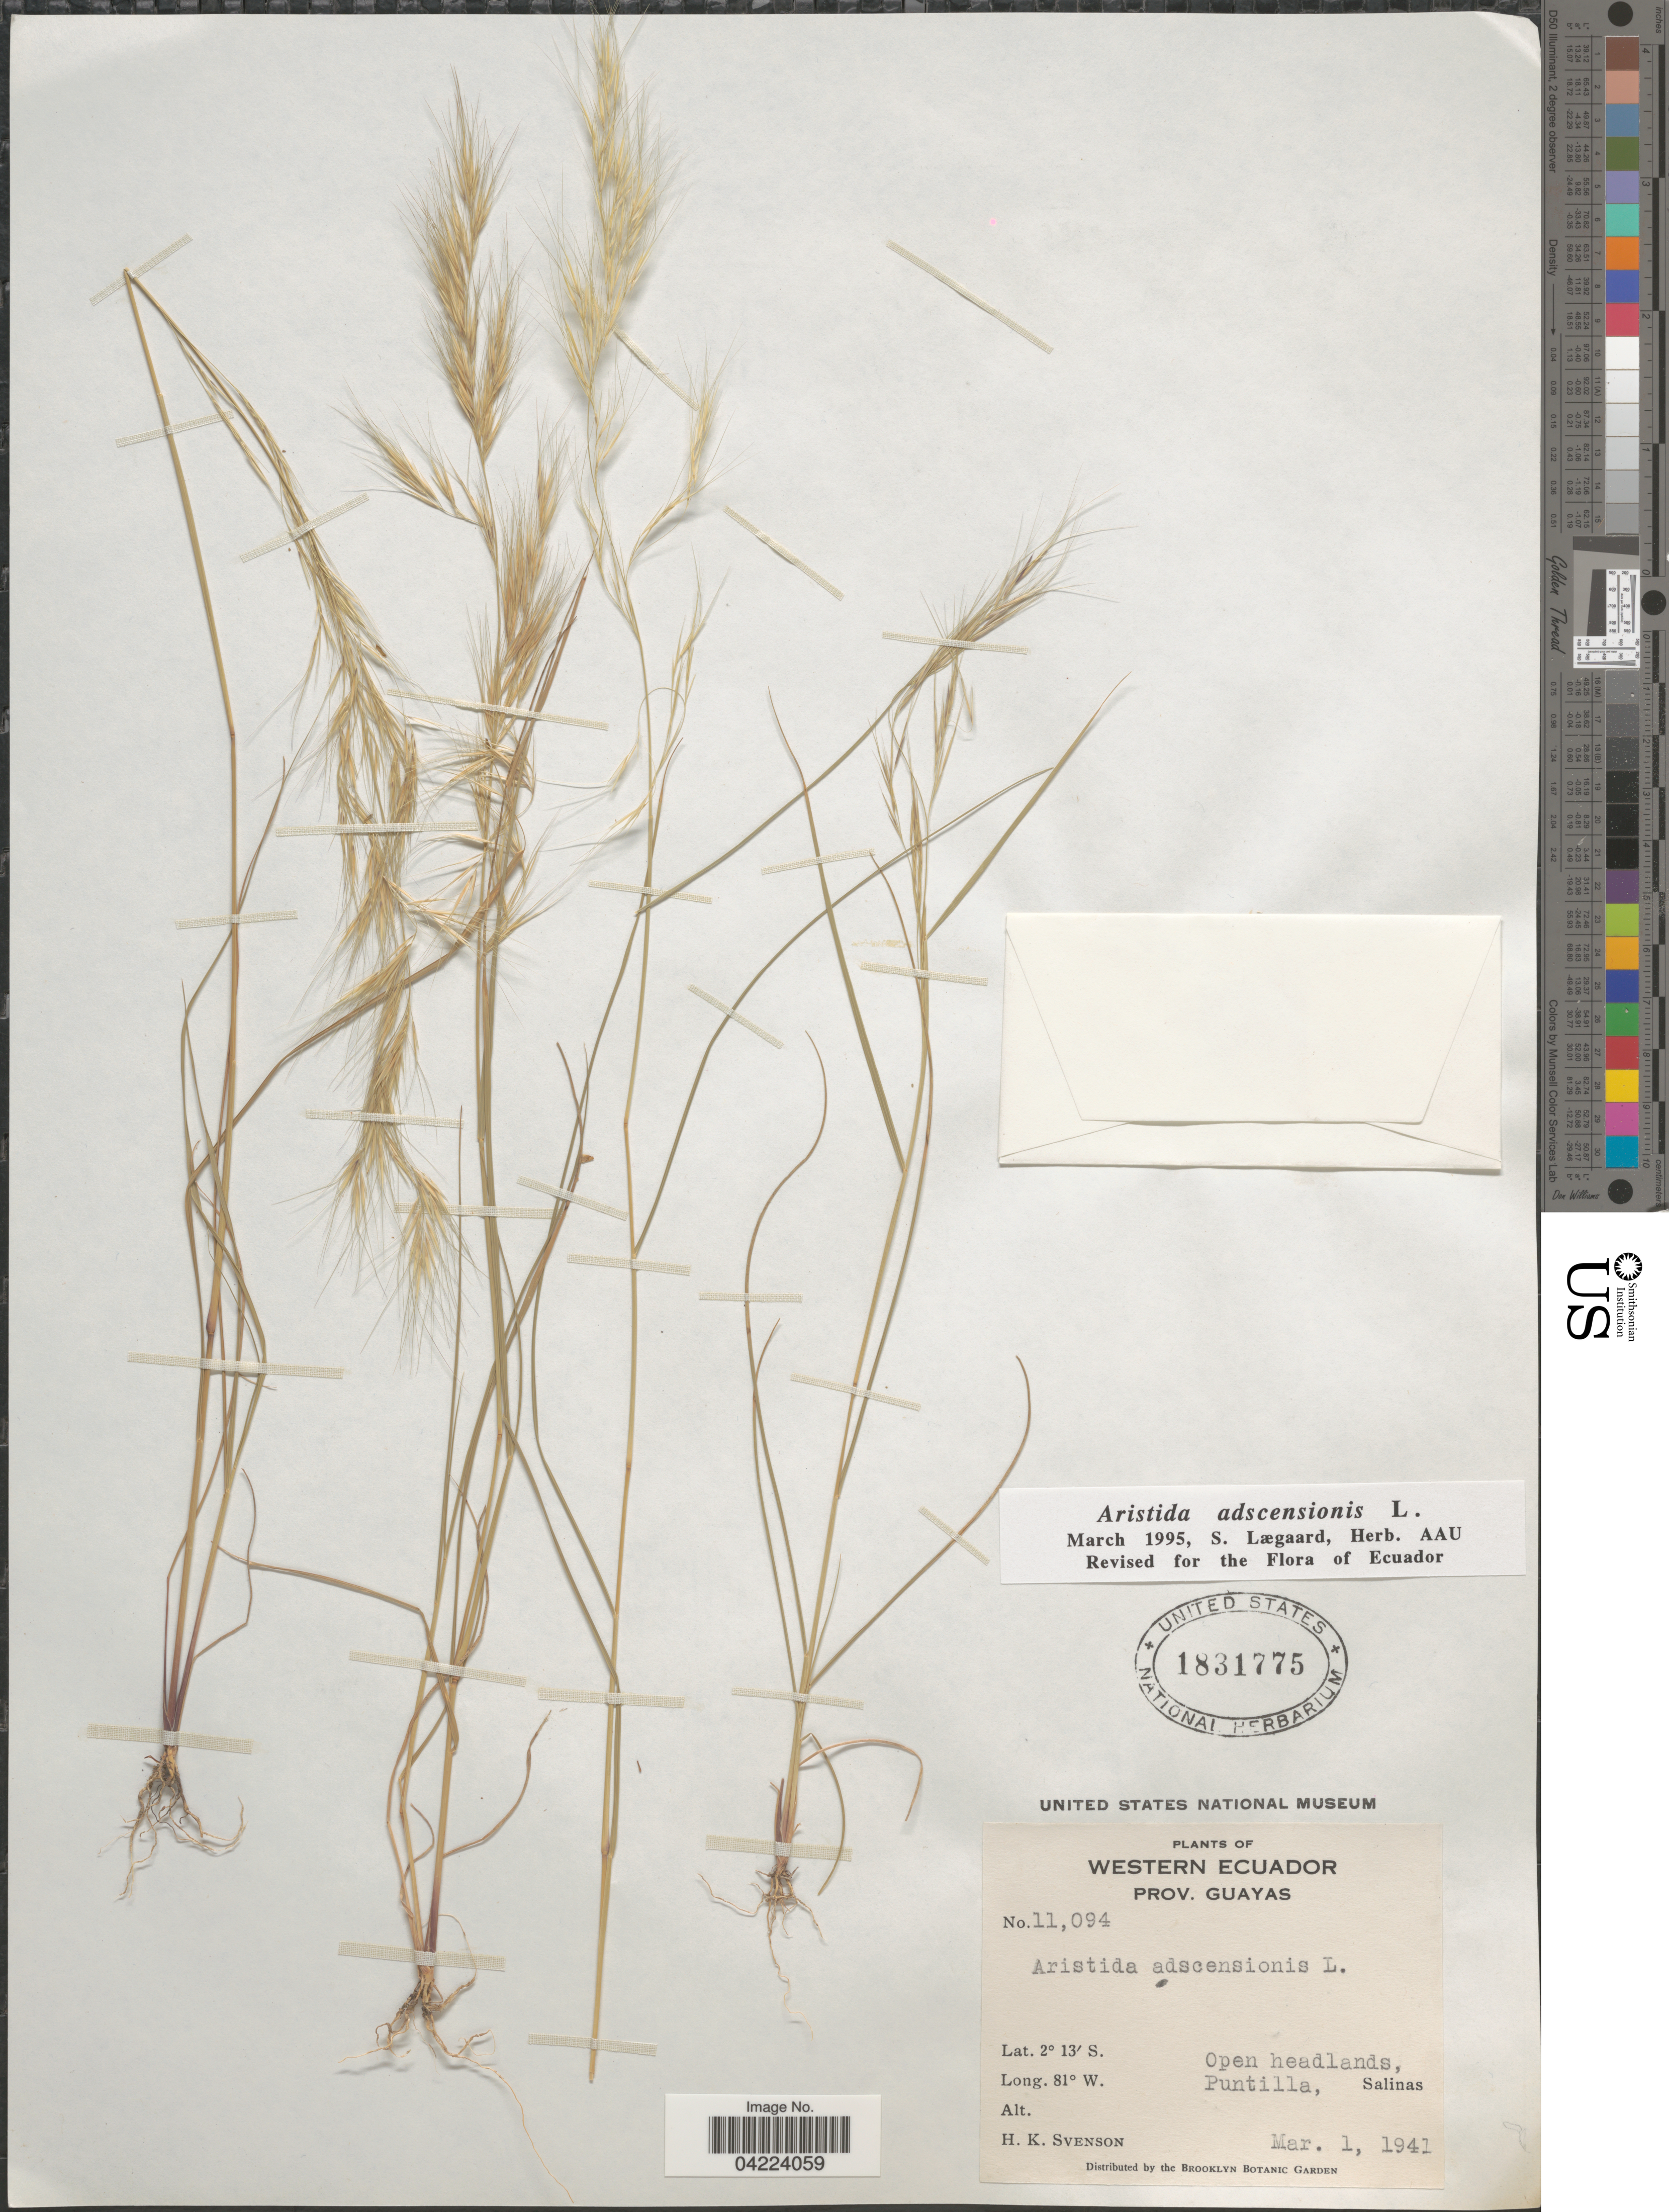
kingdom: Plantae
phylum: Tracheophyta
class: Liliopsida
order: Poales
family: Poaceae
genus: Aristida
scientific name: Aristida adscensionis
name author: L.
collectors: H. K. Svenson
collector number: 11094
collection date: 1941-03-01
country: Ecuador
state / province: Guayas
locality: Open headlands, Puntilla, Salinas.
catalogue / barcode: US 1831775